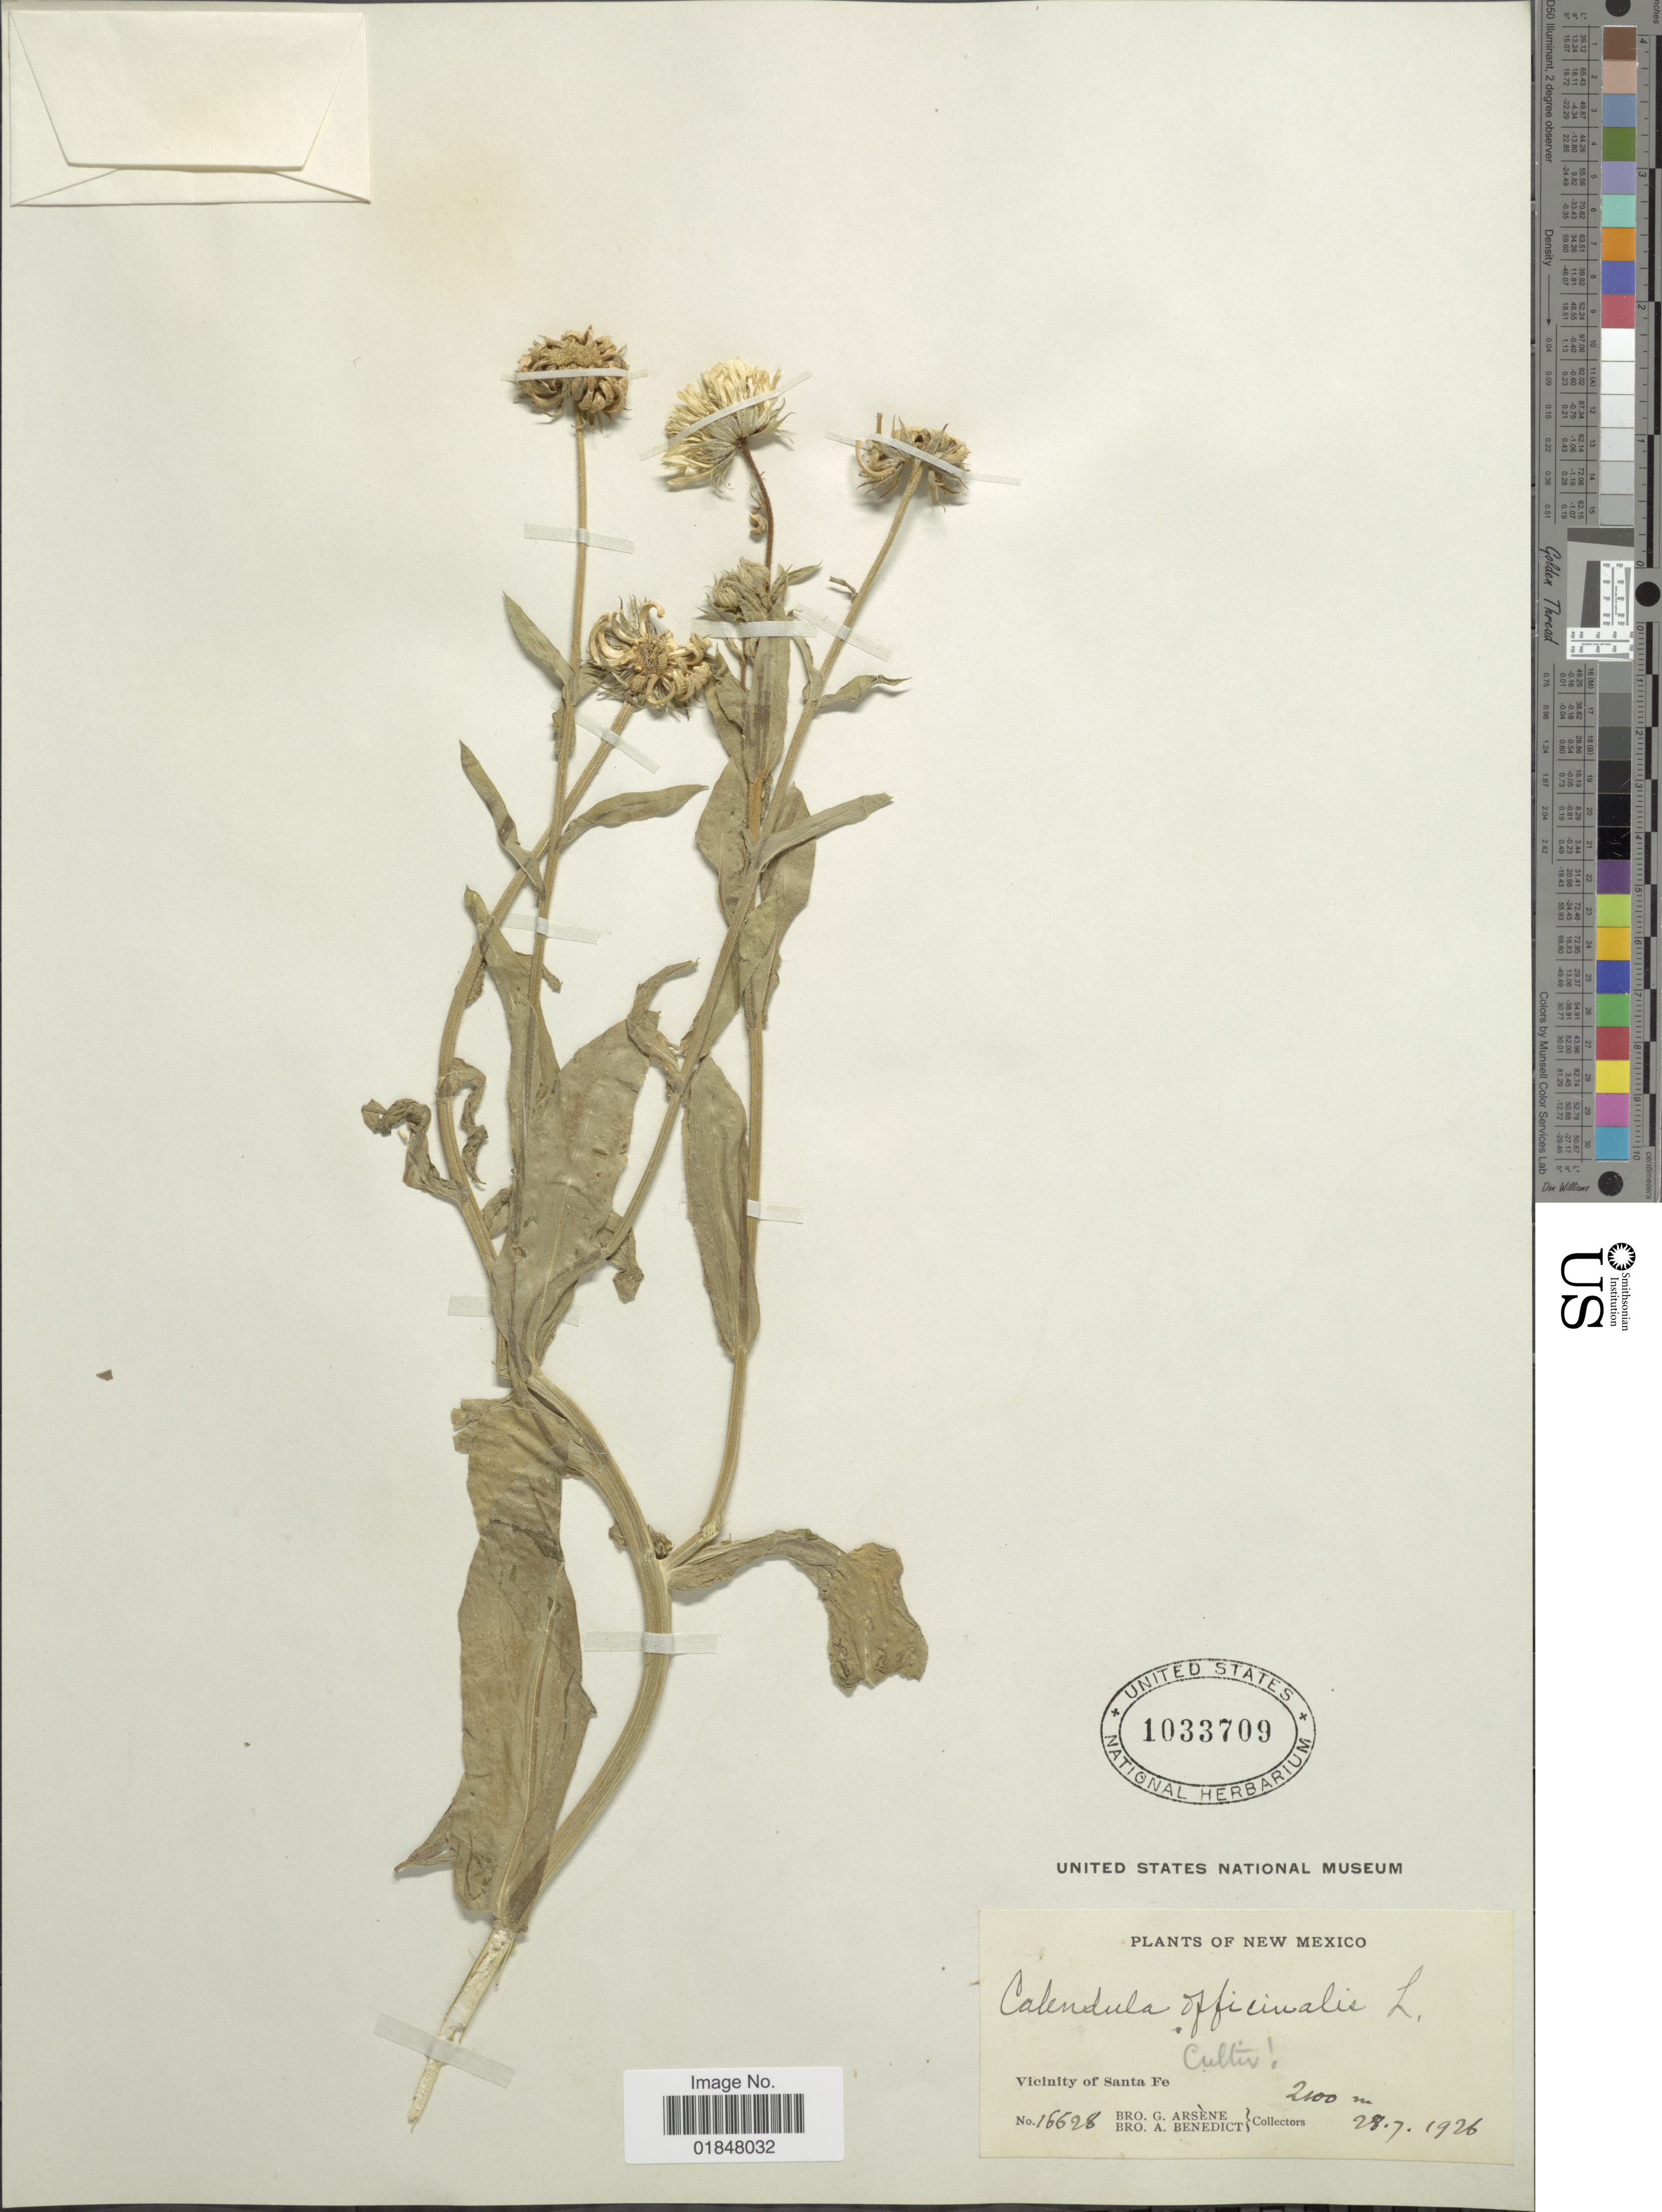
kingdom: Plantae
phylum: Tracheophyta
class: Magnoliopsida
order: Asterales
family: Asteraceae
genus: Calendula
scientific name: Calendula officinalis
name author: L.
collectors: Bro. G. Arsène & Bro. A. Benedict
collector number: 16628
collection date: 1926-07-28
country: United States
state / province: New Mexico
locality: Vicinity of Santa Fe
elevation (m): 2100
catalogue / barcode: US 1033709